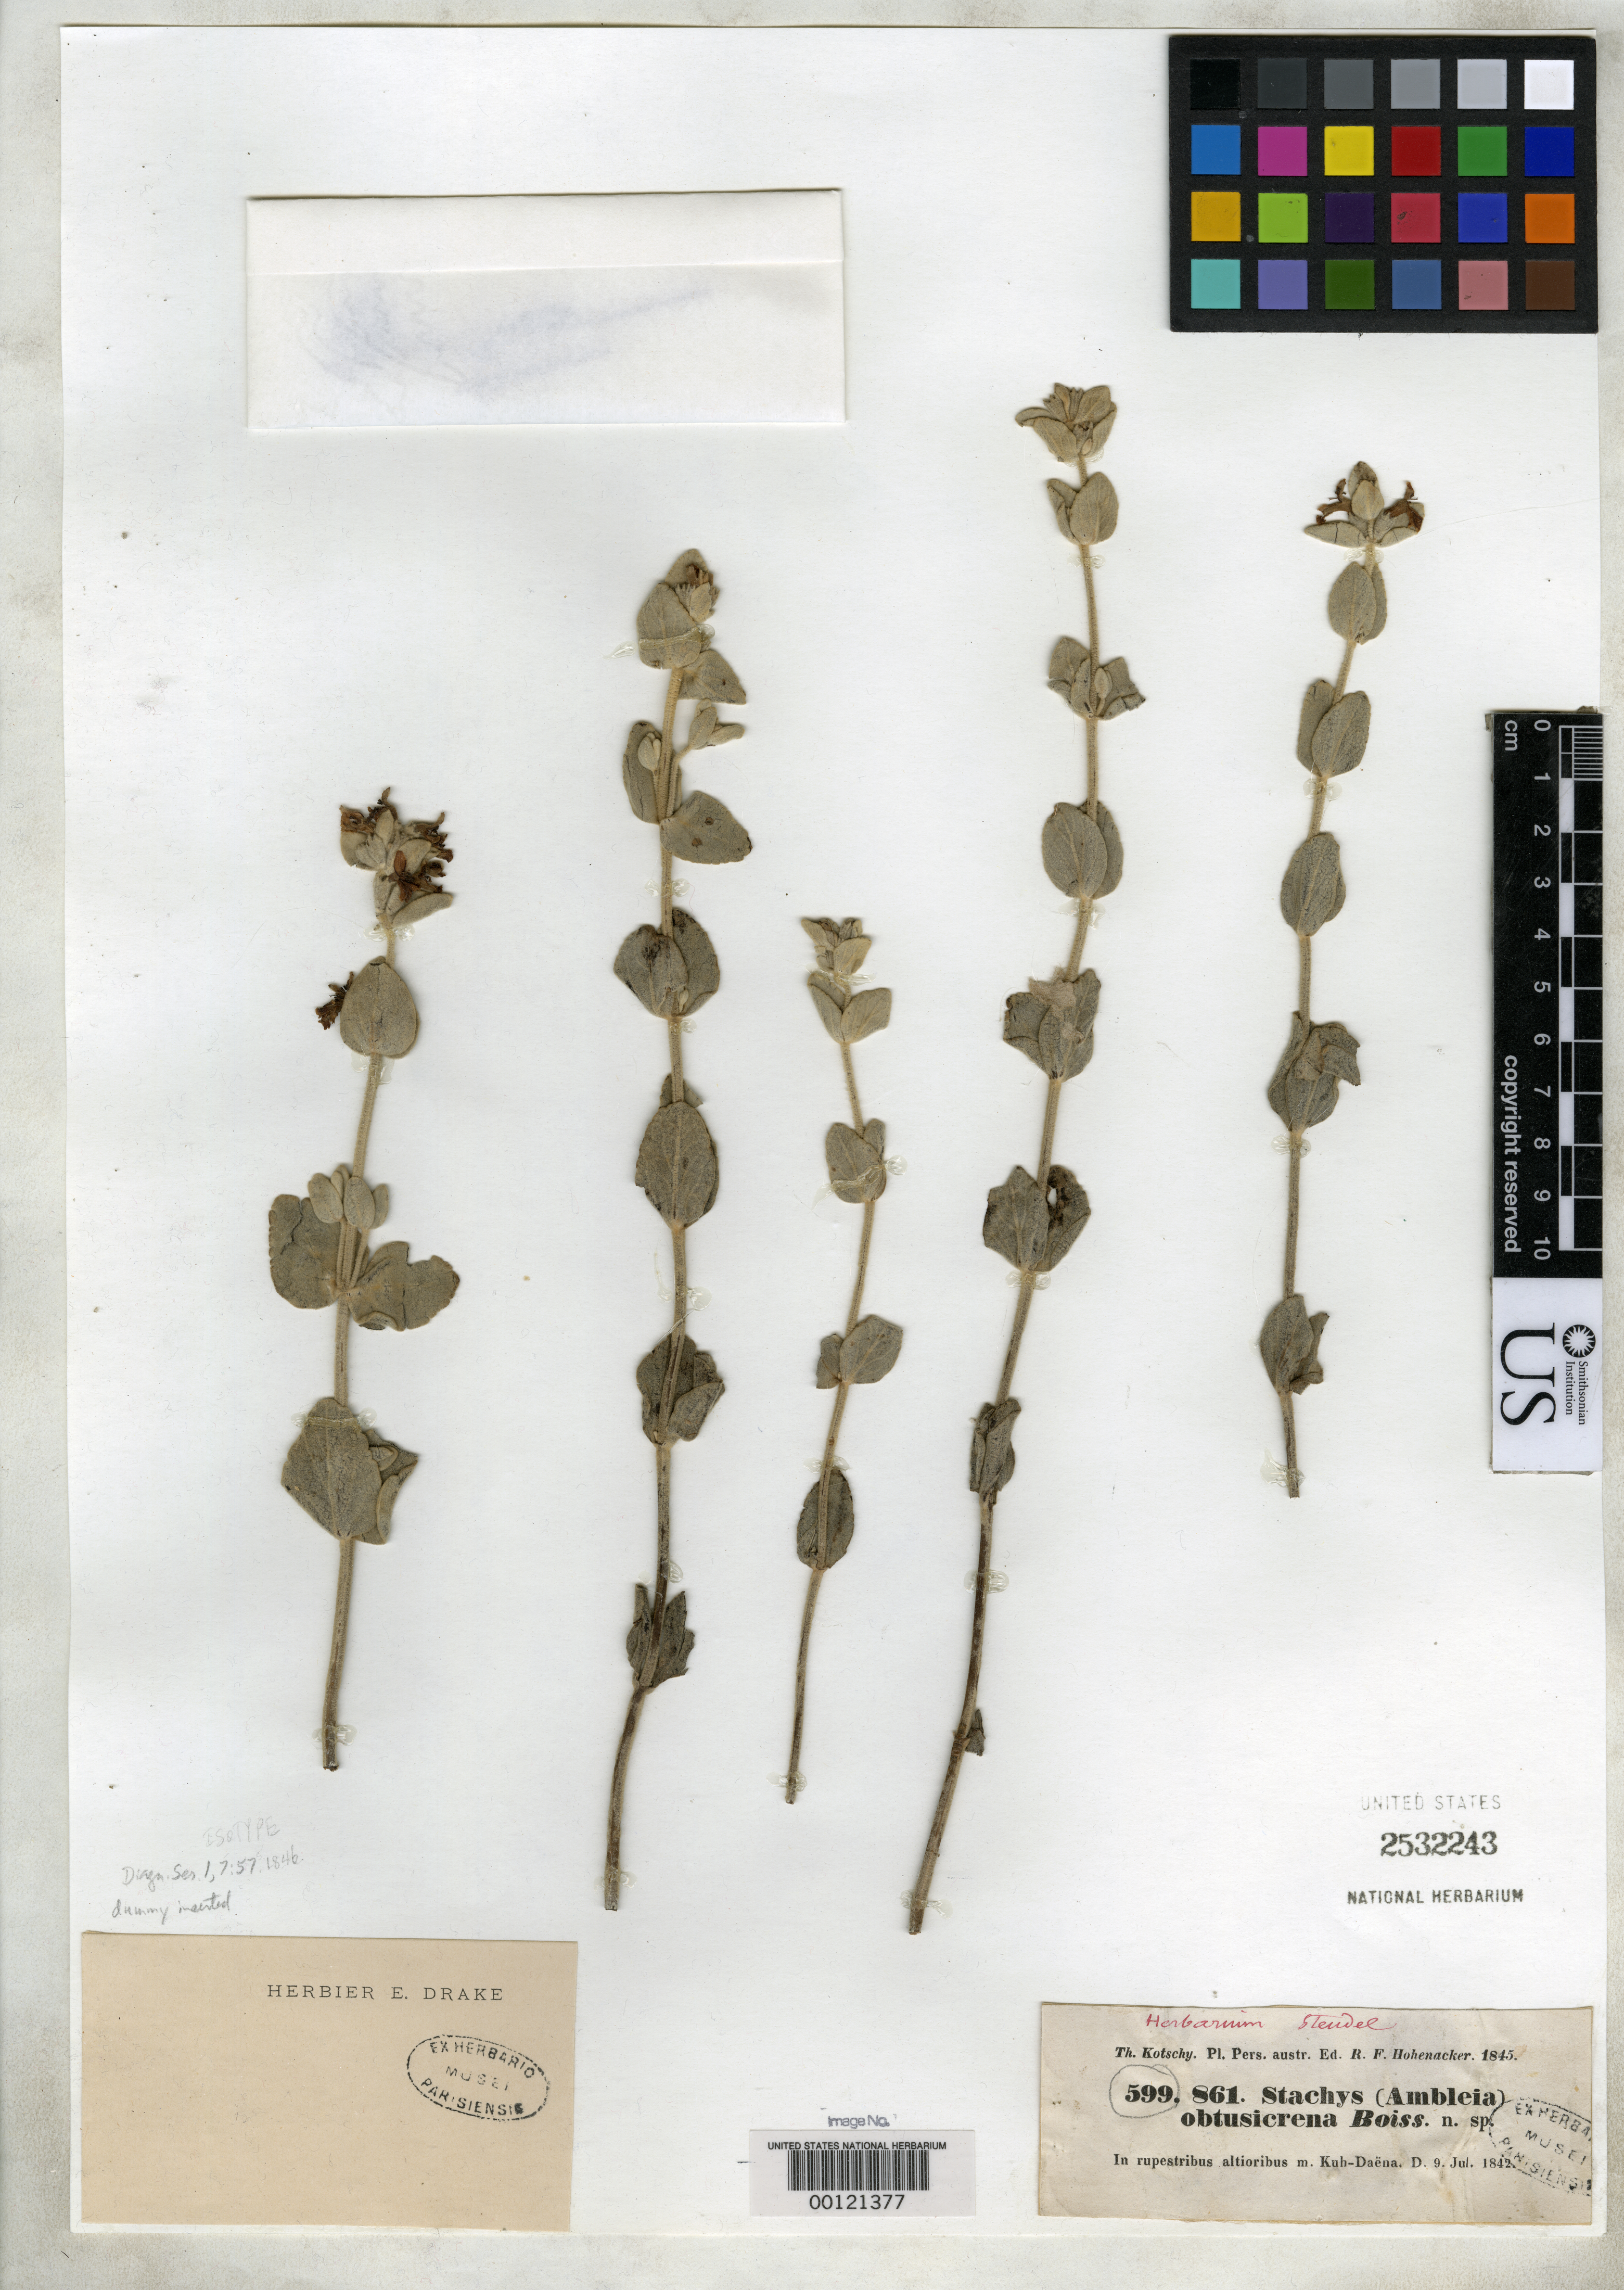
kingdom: Plantae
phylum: Tracheophyta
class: Magnoliopsida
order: Lamiales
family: Lamiaceae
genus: Stachys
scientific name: Stachys obtusicrena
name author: Boiss.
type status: Isotype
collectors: K. G. Kotschy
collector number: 599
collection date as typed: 09 Jul 1842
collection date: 1842-07-09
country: Iran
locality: Kuh-daena.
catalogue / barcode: US 2532243